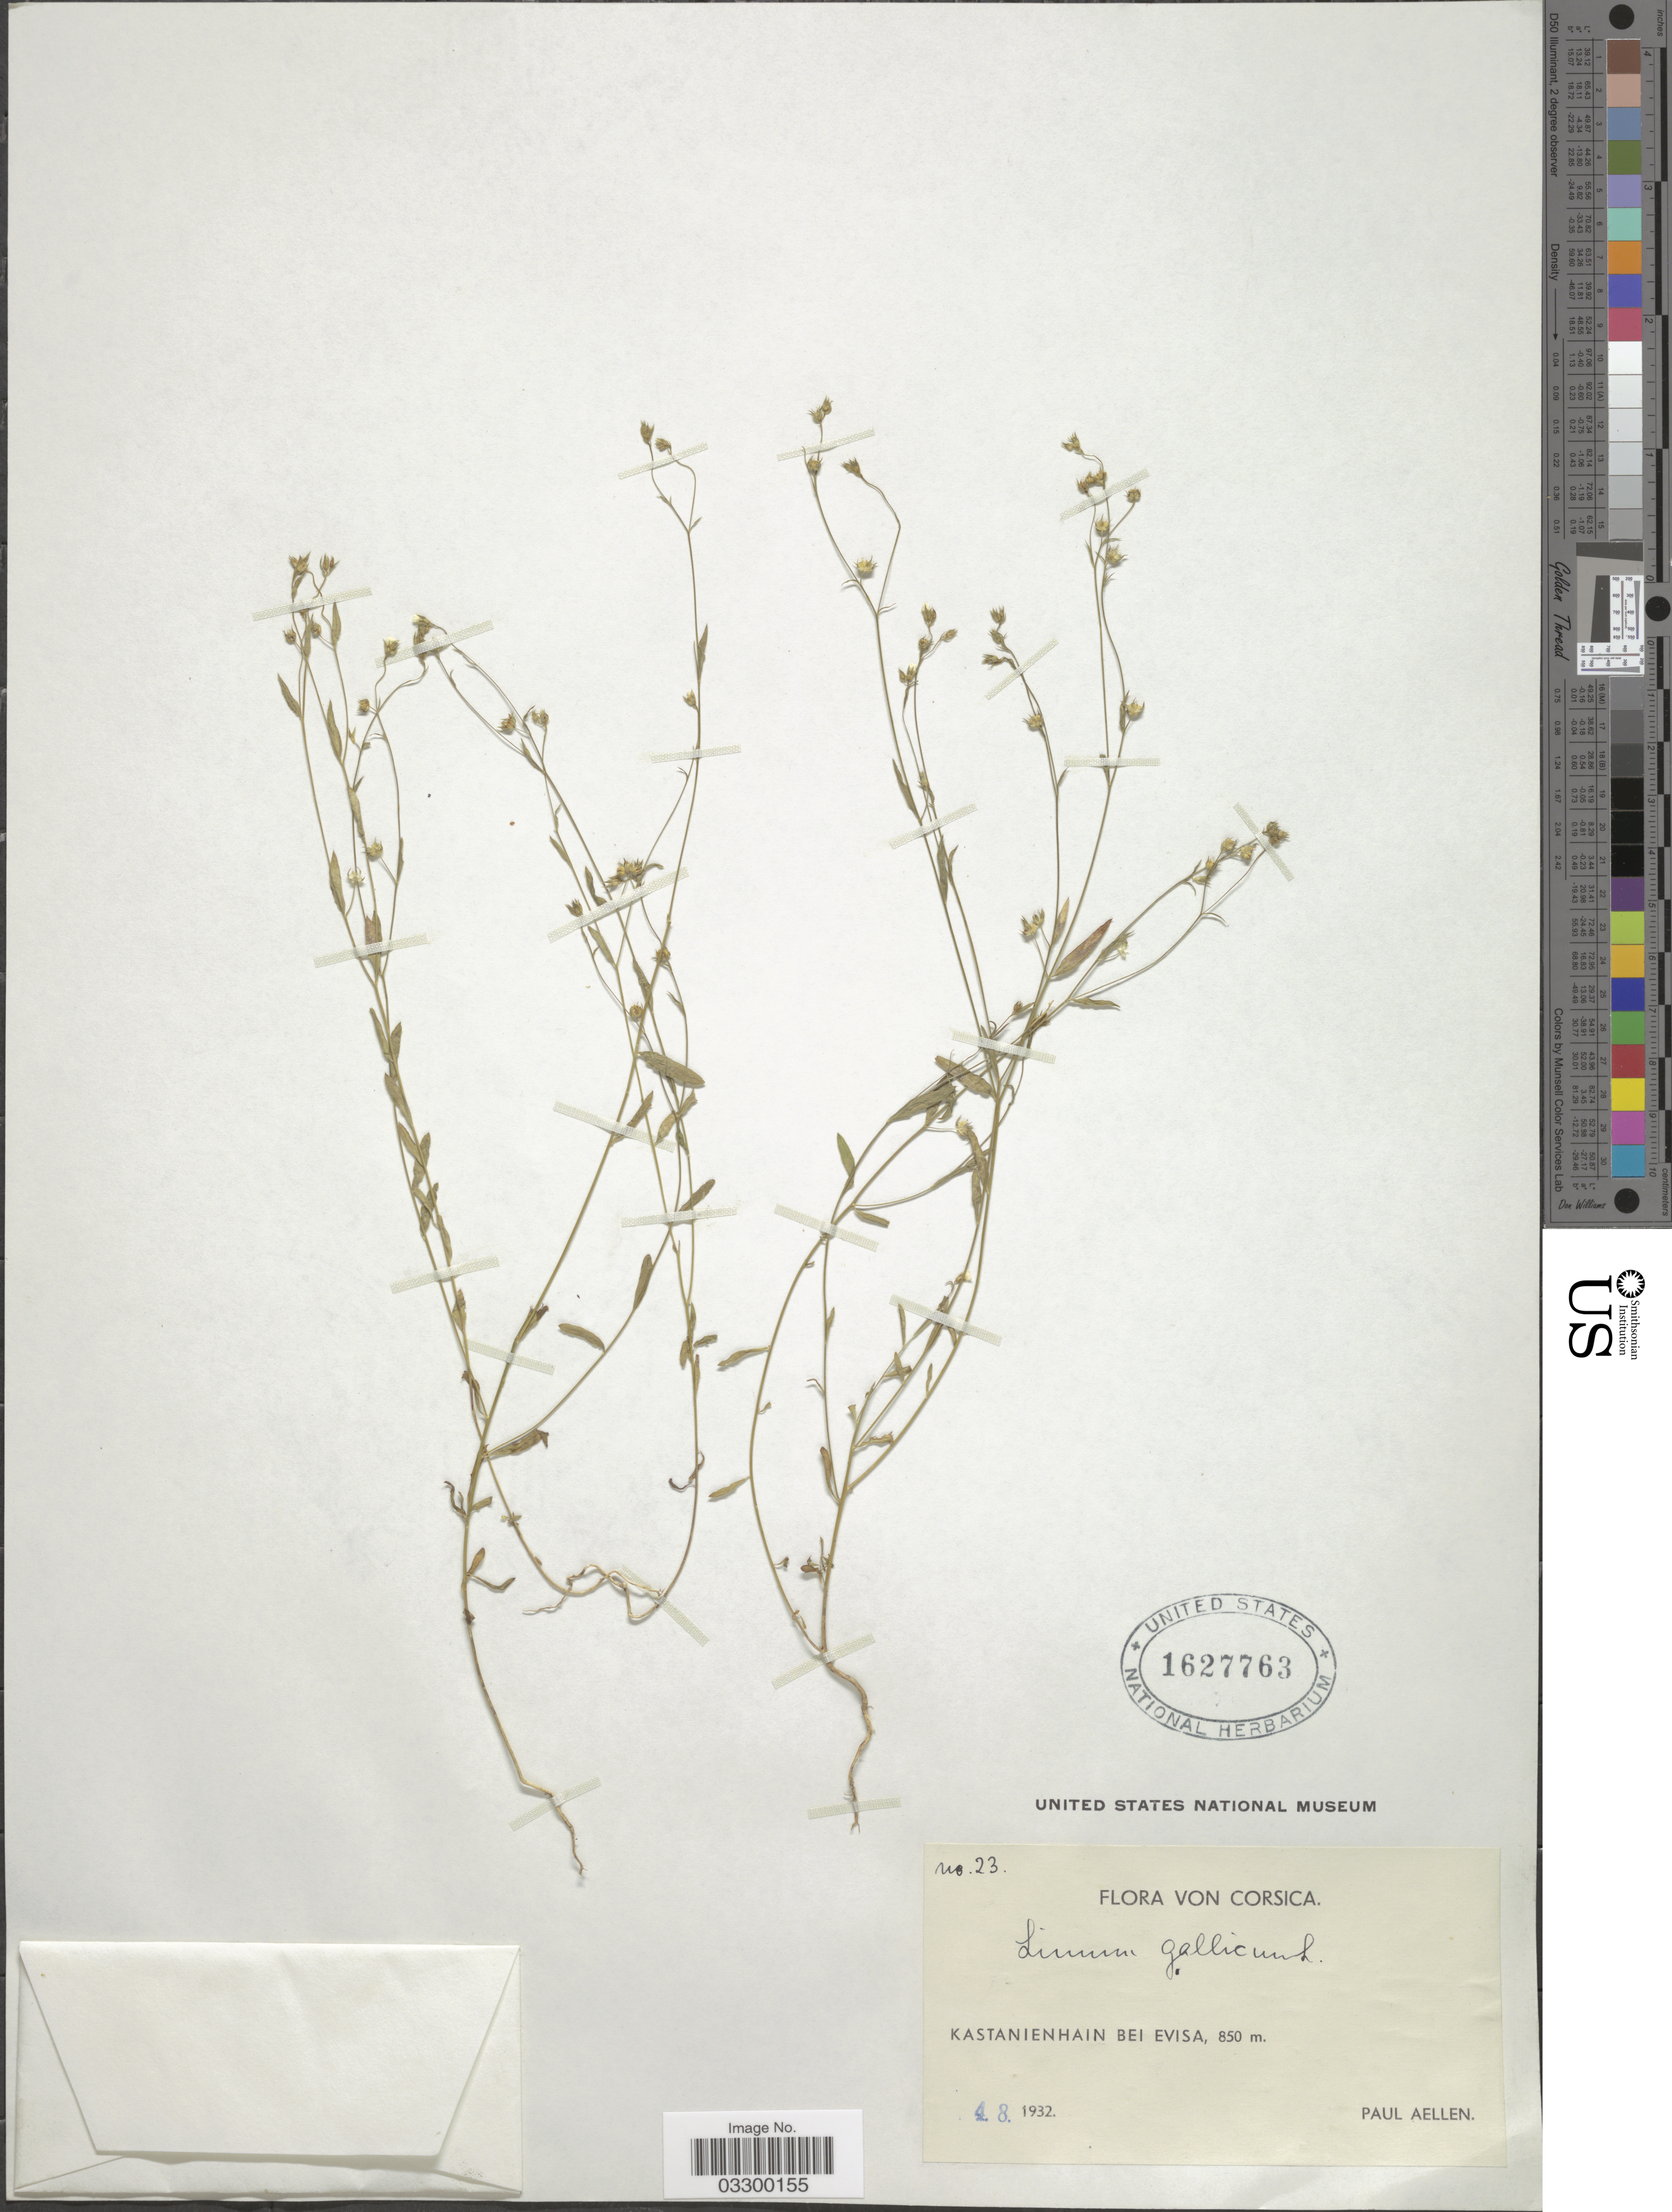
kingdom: Plantae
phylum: Tracheophyta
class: Magnoliopsida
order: Malpighiales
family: Linaceae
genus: Linum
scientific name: Linum gallicum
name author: L.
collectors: P. H. Allen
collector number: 23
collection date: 1932-08-04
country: France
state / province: Corsica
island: Corse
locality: Kastanienhain bei Evisa.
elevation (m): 850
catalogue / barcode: US 1627763